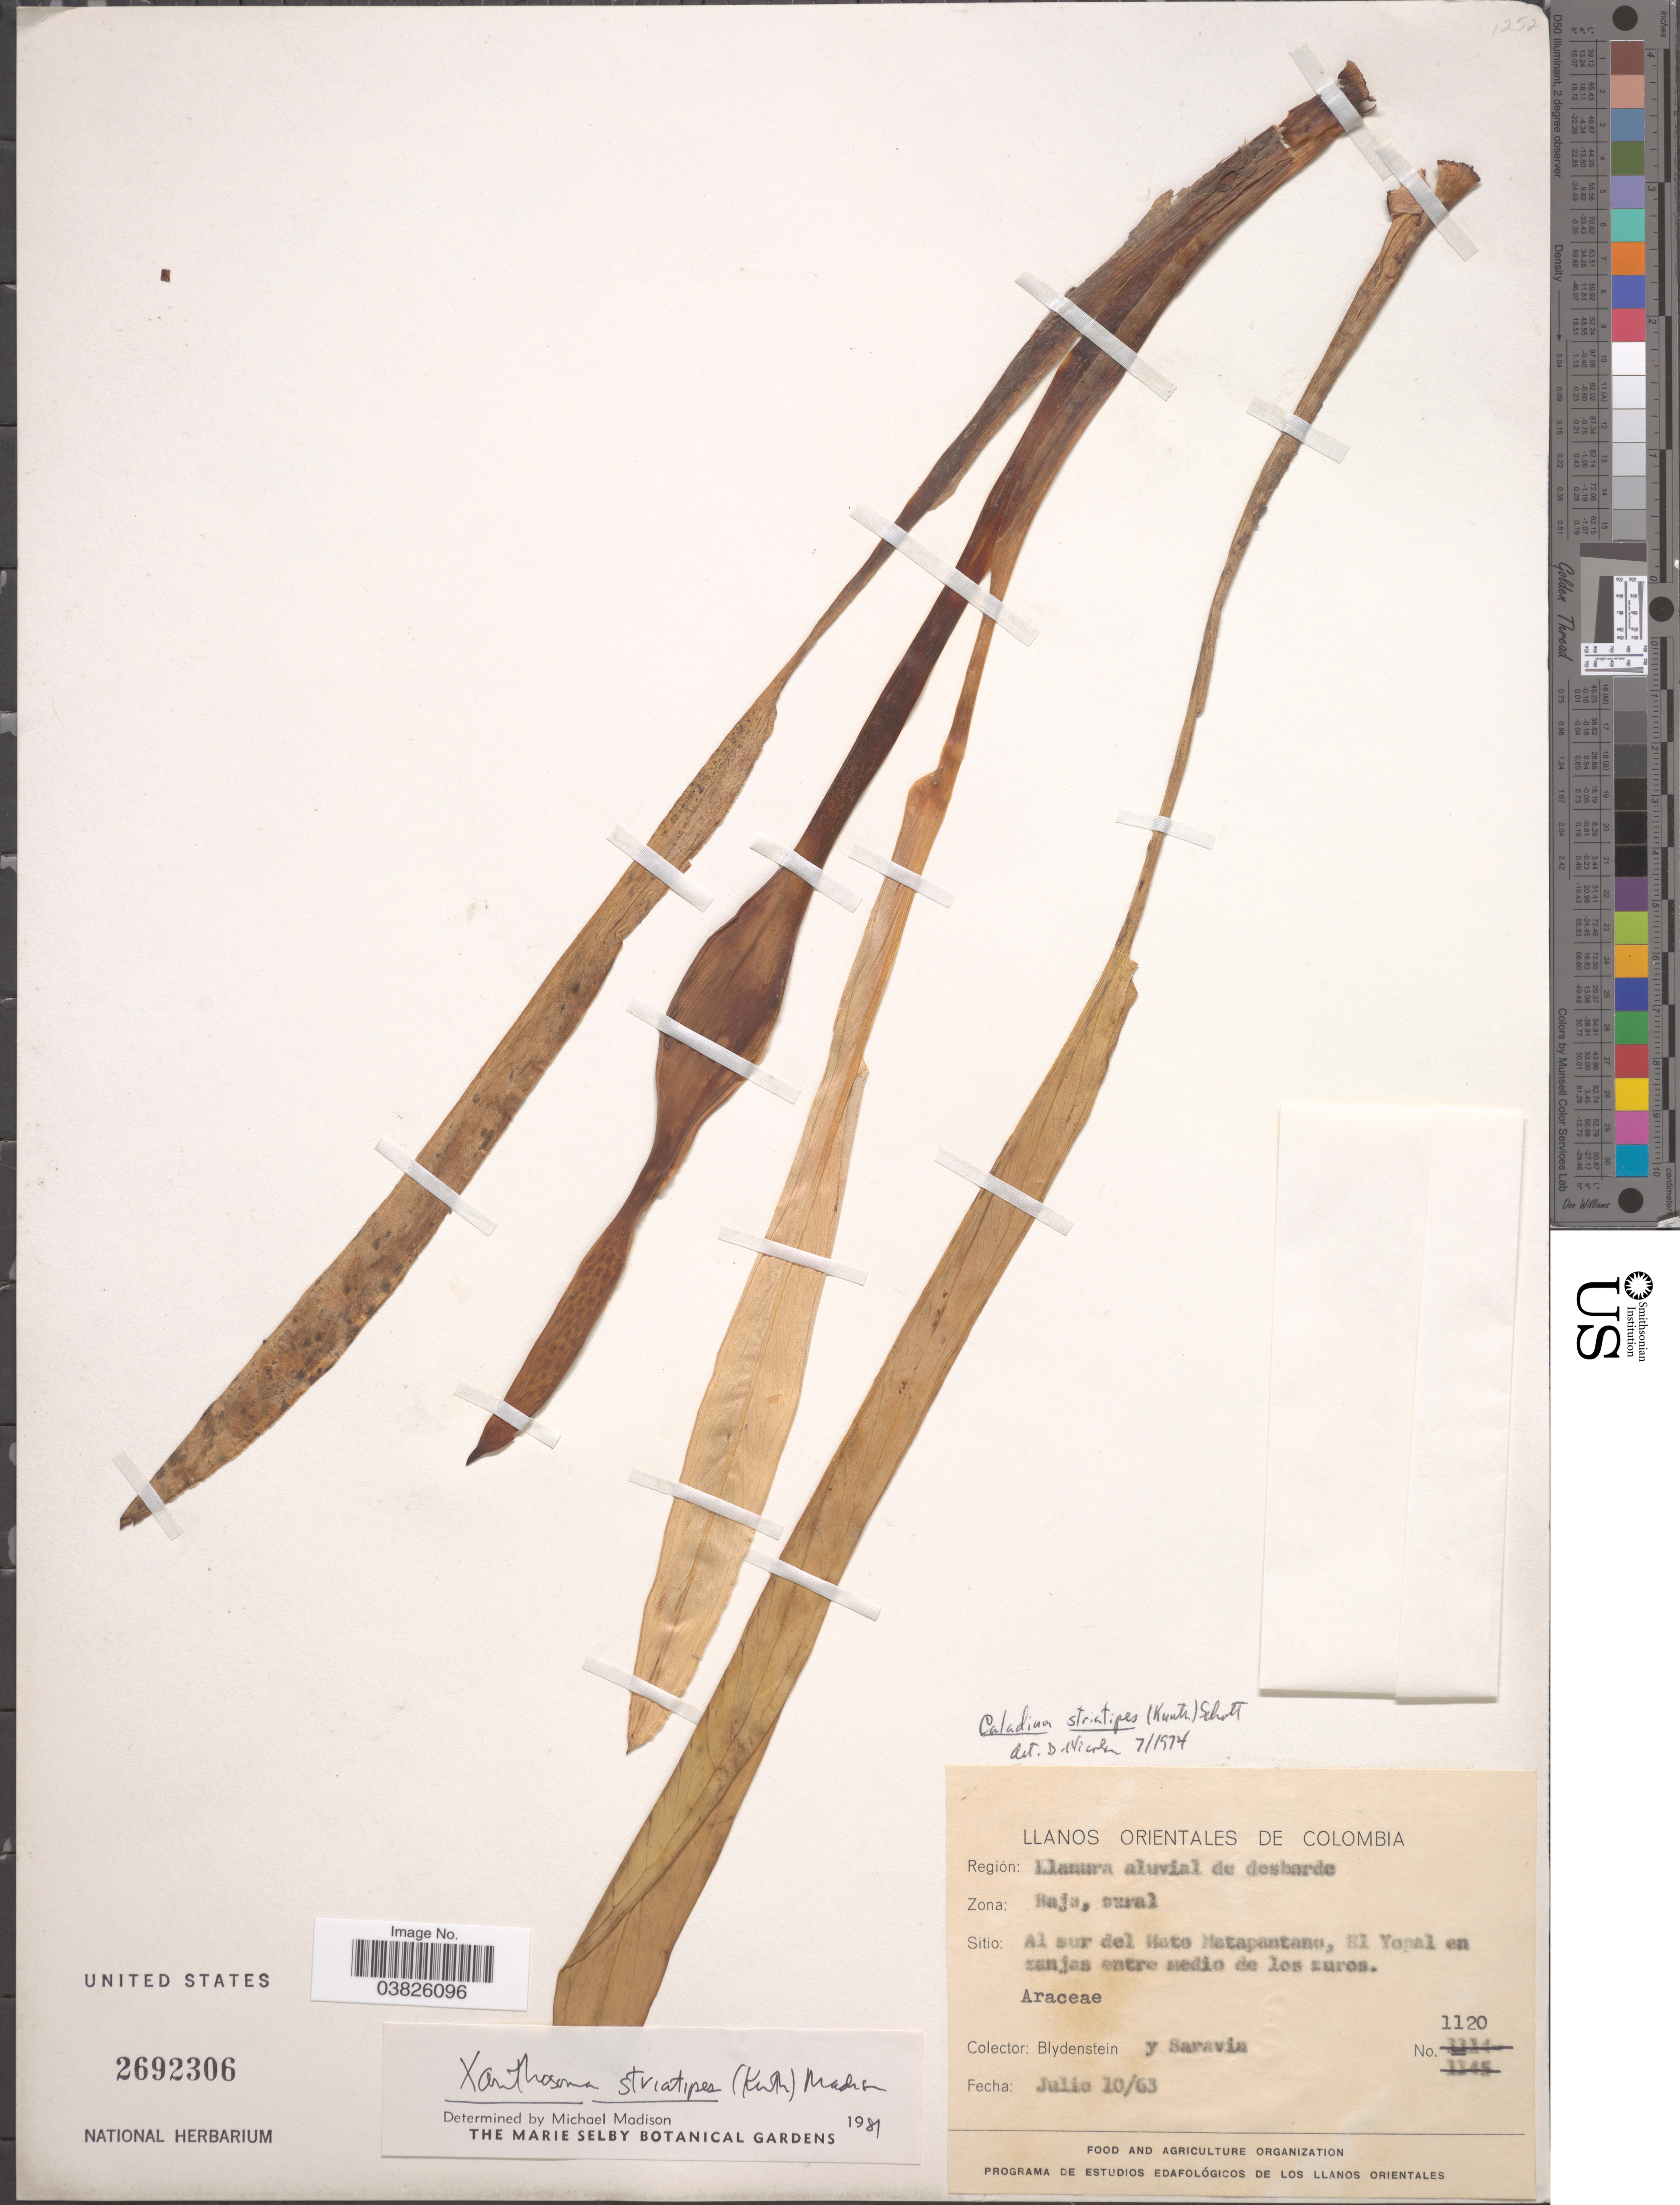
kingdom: Plantae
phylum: Tracheophyta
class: Liliopsida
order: Alismatales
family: Araceae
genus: Xanthosoma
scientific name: Xanthosoma striatipes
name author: (Kunth & C.D. Bouché) Madison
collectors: Blydenstein & Saravia, --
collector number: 1120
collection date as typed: Transcribed d/m/y: 10/7/63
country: Colombia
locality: Llanos Orientales de Colombia. Región: Llanura aluvial de desborde. Zona: Baja, suval. Sitio: Al sur del Hato Matapantano, El Yopal en canjes entre medio de los zuros. [interpreted]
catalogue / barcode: US 2692306